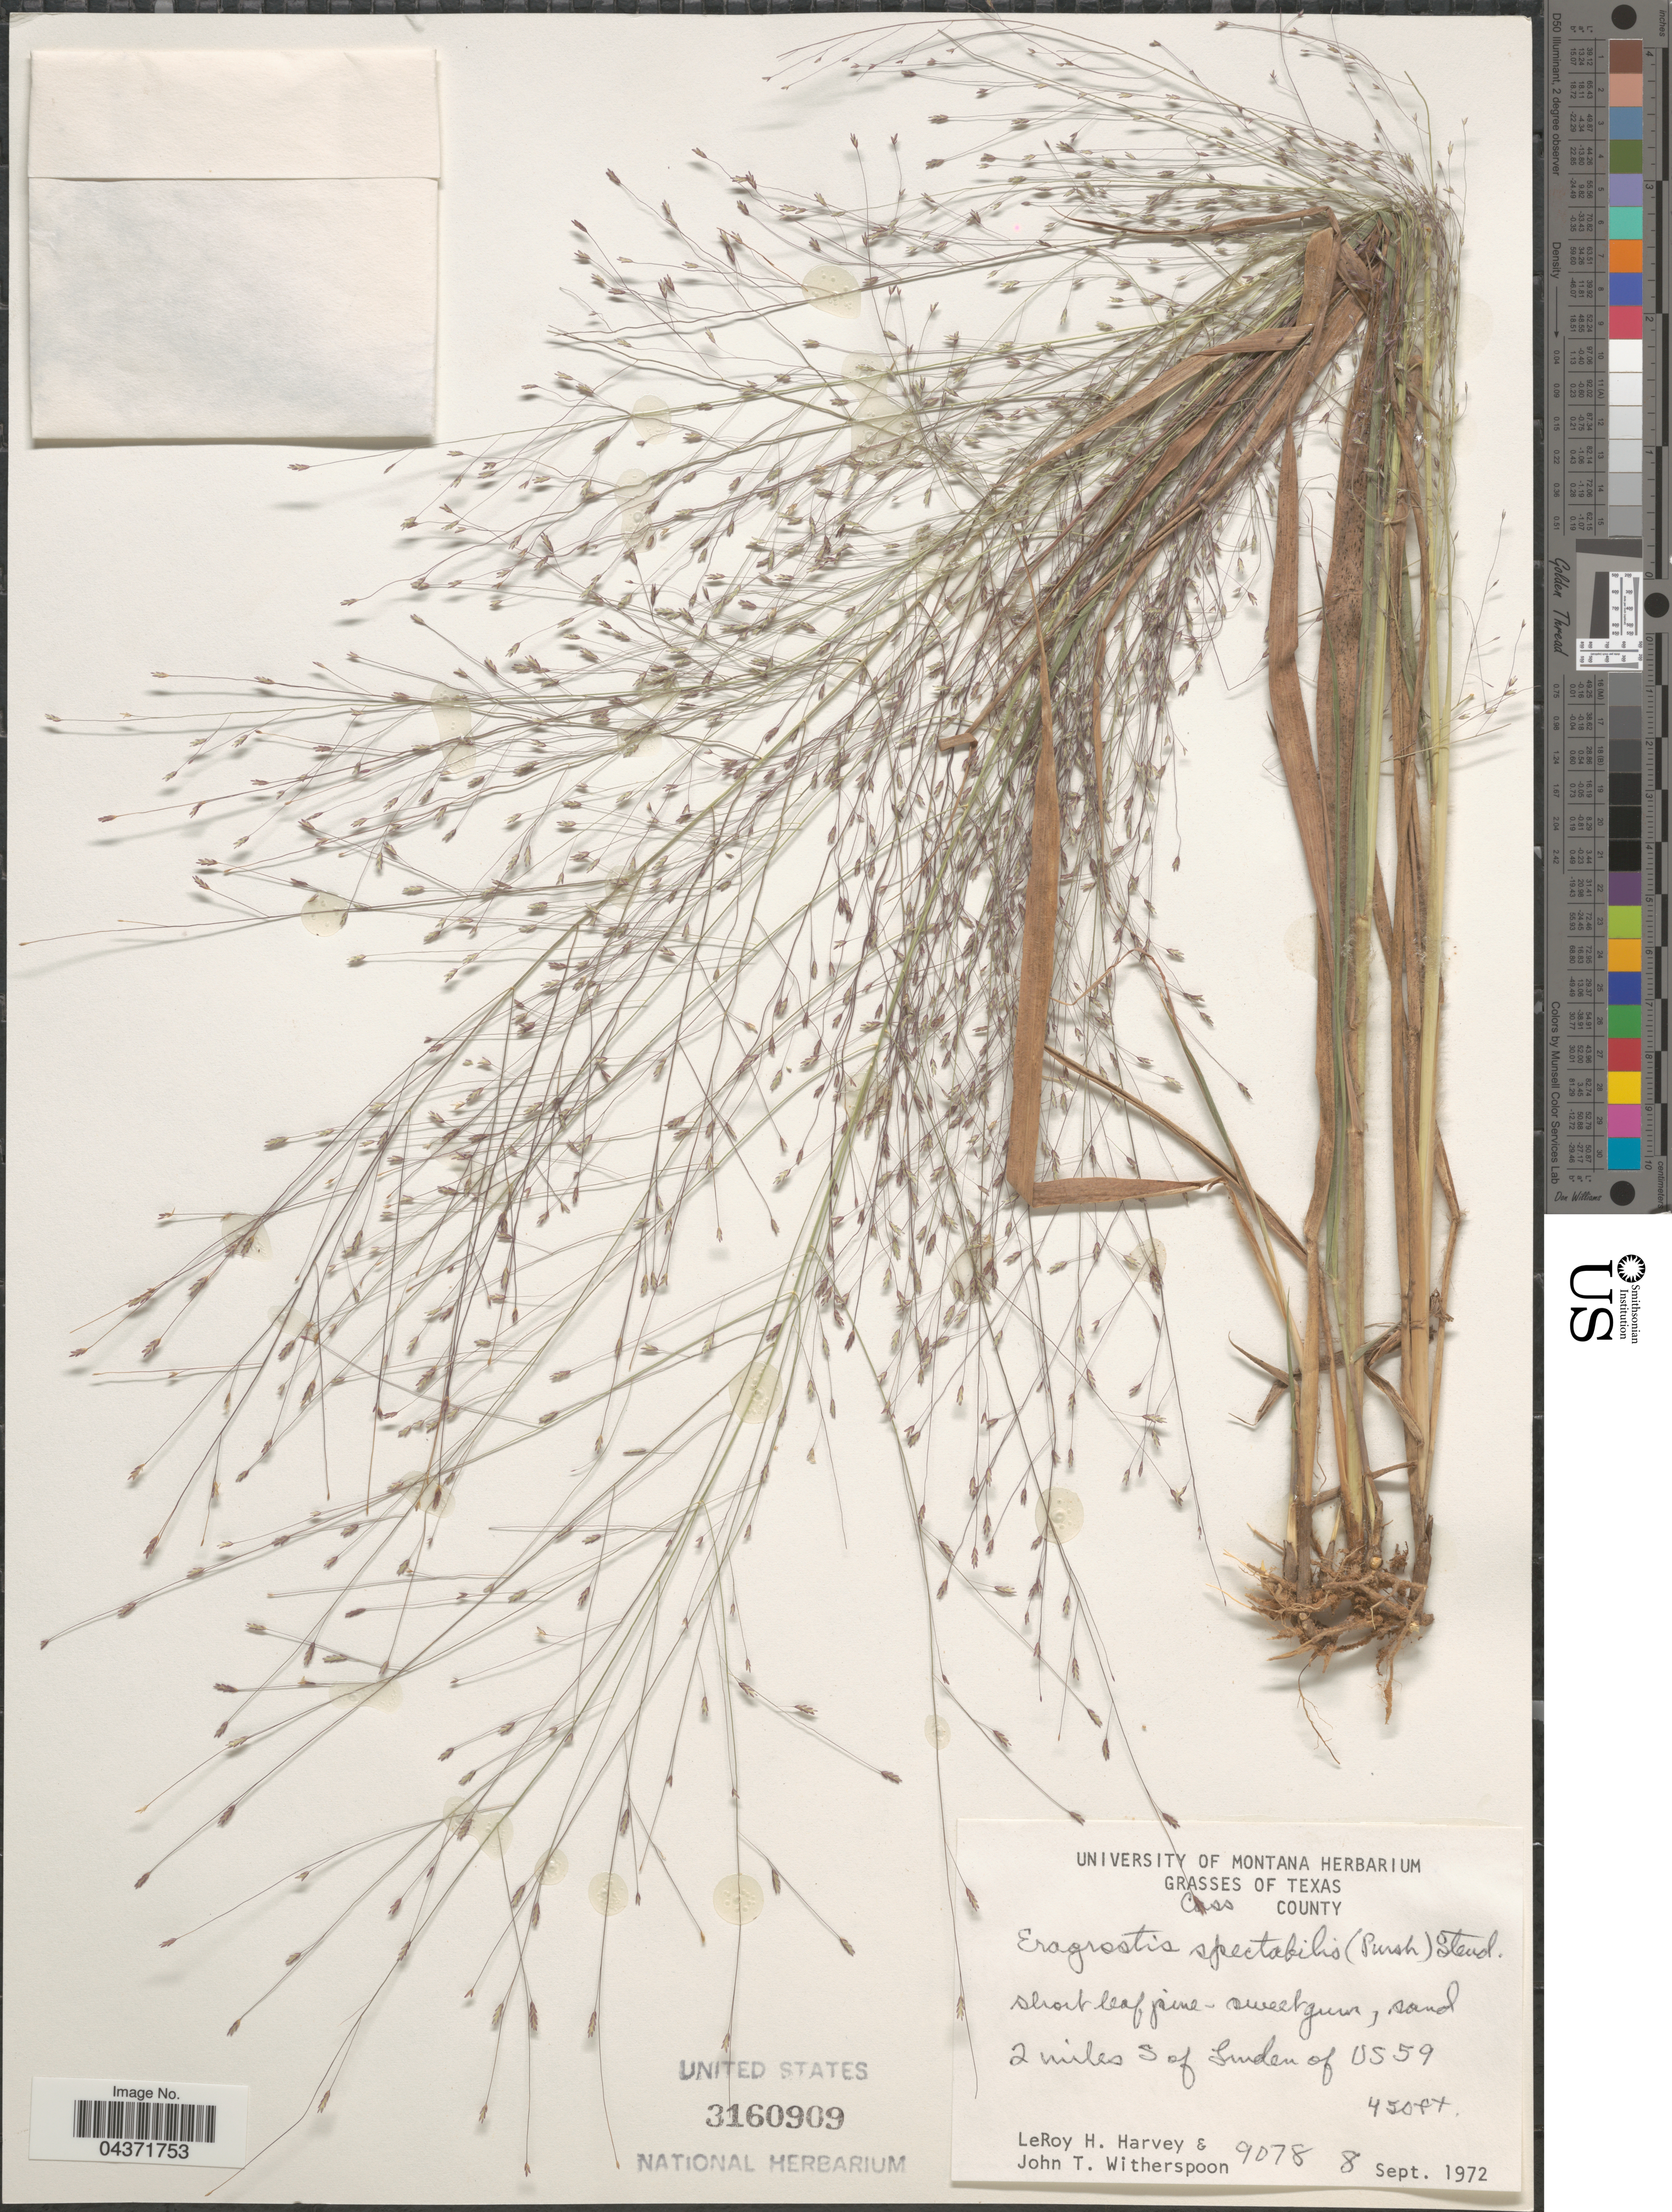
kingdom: Plantae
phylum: Tracheophyta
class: Liliopsida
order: Poales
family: Poaceae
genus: Eragrostis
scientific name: Eragrostis spectabilis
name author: (Pursh) Steud.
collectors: L. H. Harvey & J. Witherspoon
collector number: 9078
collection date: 1972-09-08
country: United States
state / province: Texas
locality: Cass County. 2 miles S of Linden of US59.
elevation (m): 137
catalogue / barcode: US 3160909